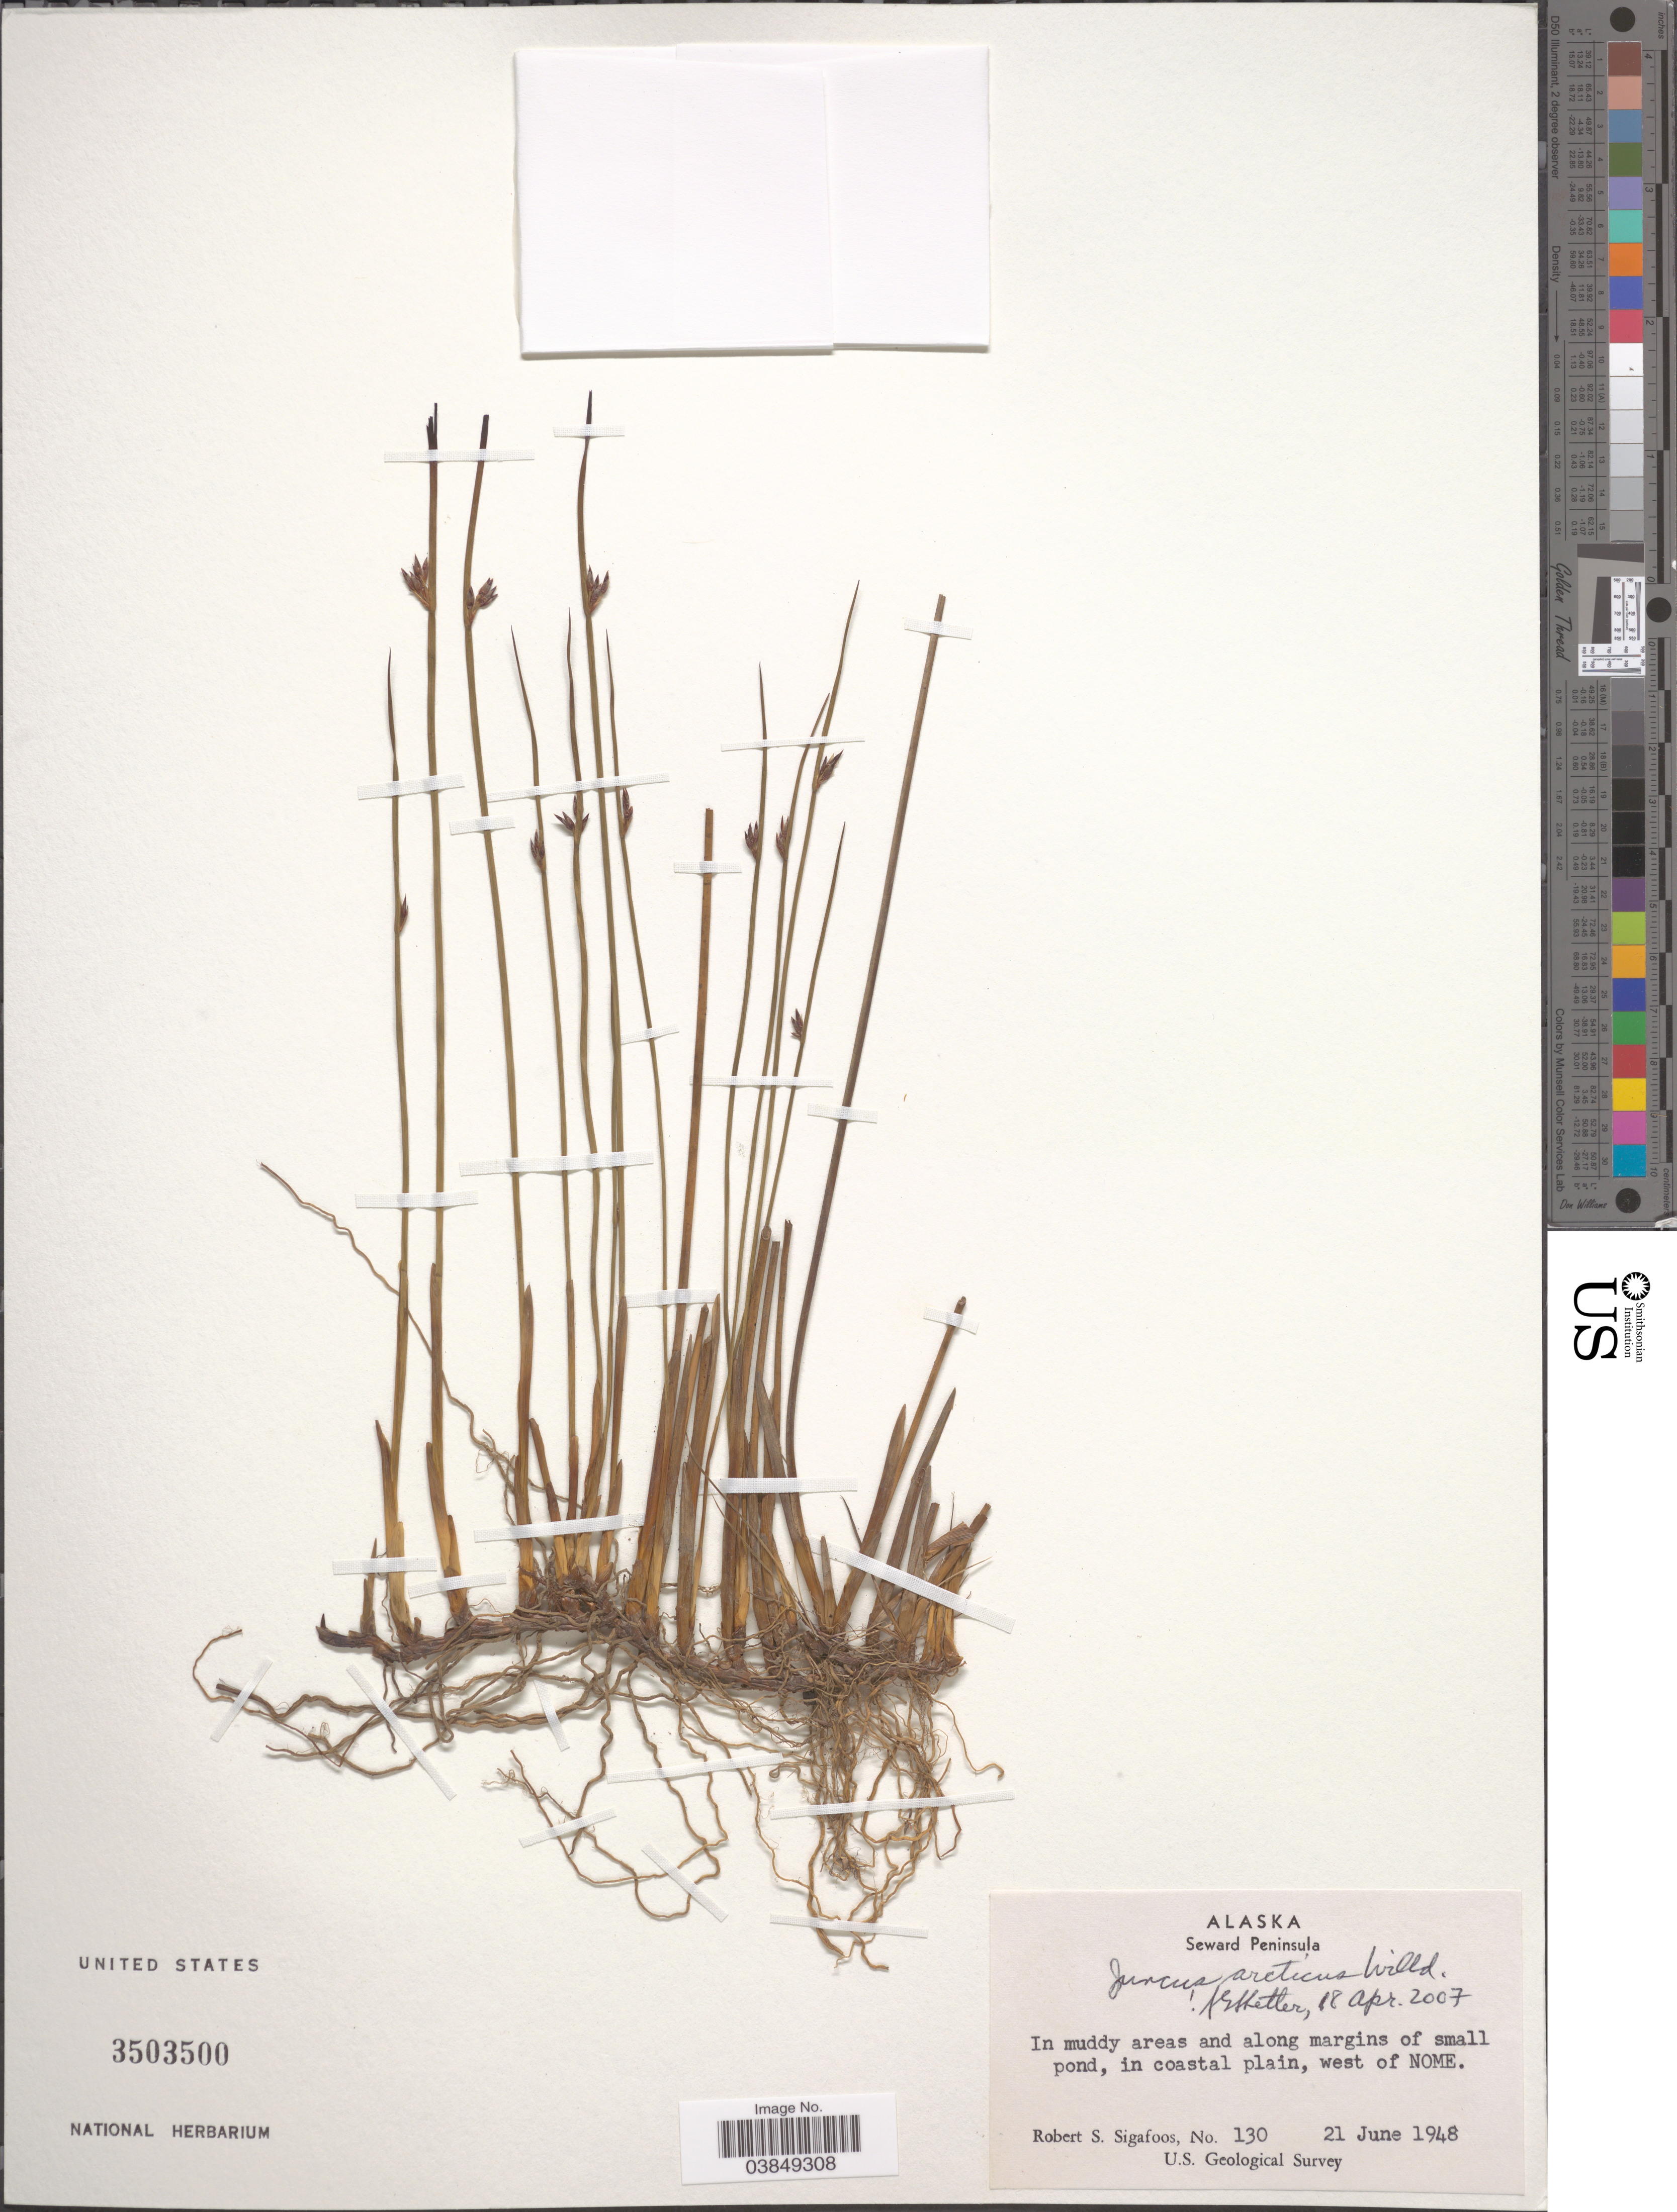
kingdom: Plantae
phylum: Tracheophyta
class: Liliopsida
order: Poales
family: Juncaceae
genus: Juncus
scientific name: Juncus arcticus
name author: Willd.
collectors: R. Sigafoos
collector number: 130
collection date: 1948-06-21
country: United States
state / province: Alaska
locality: Seward Peninsula. In muddy areas and along margins of small pond, in coastal plain, west of Nome.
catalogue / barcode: US 3503500